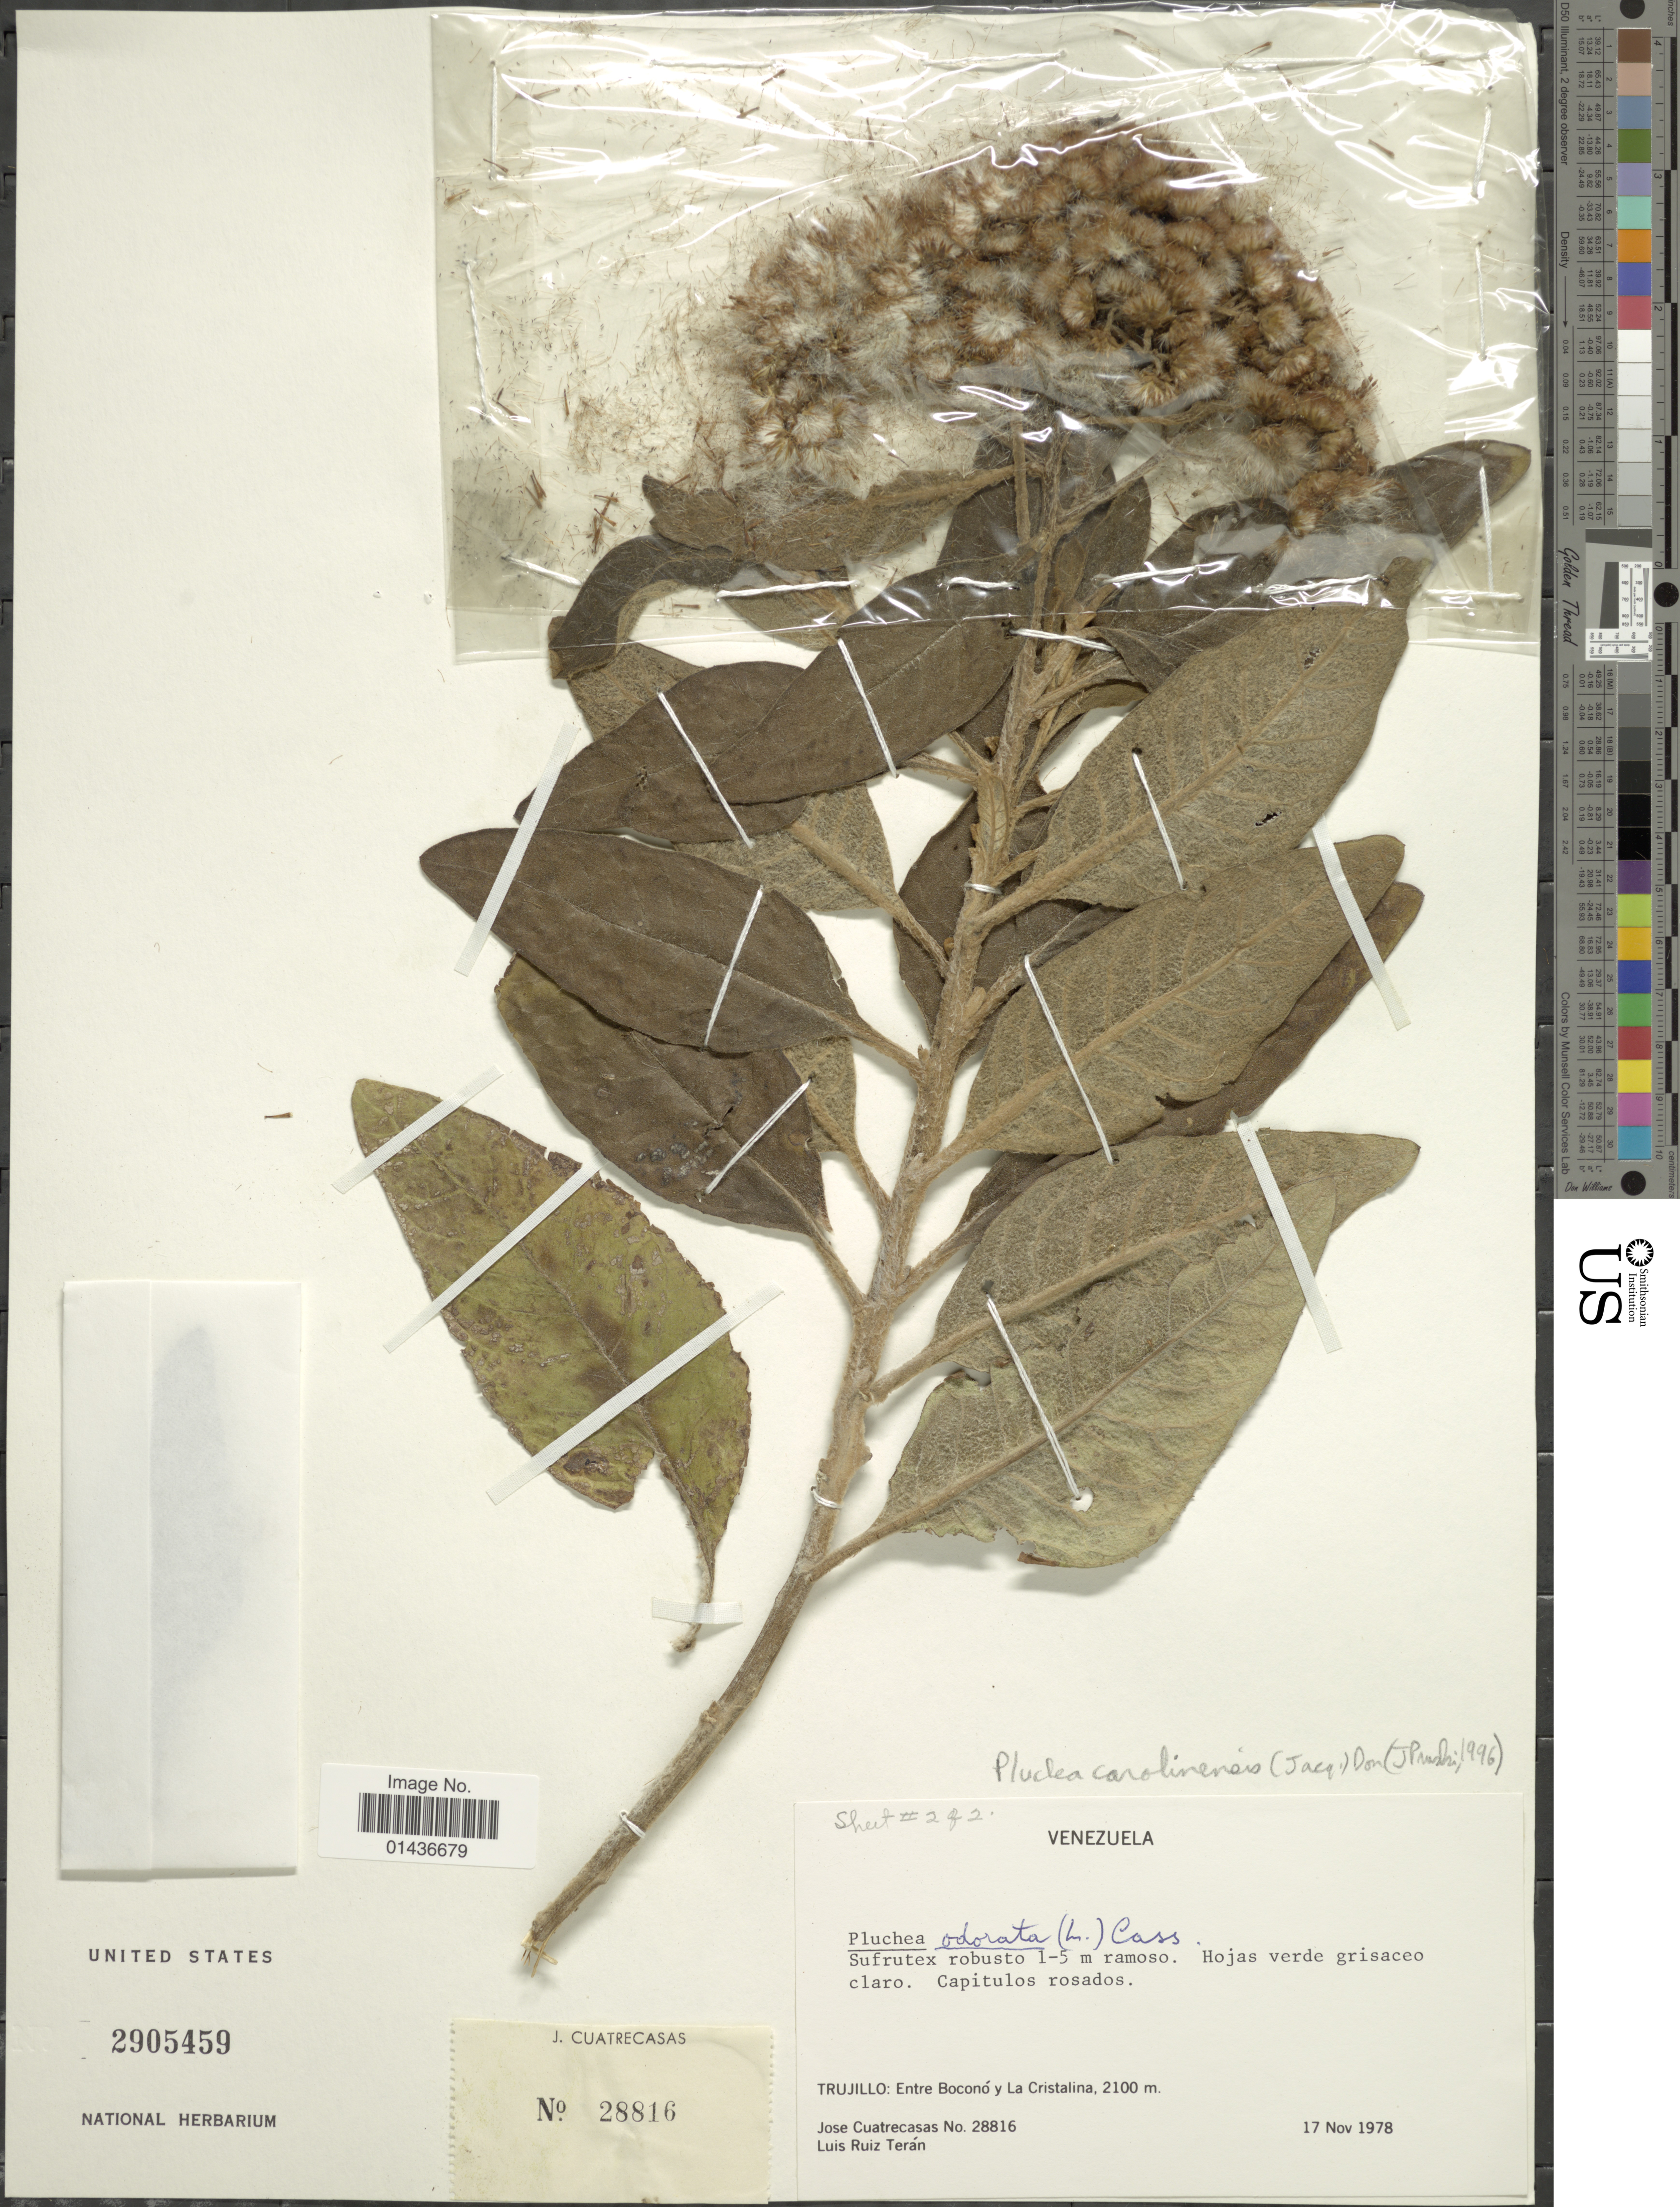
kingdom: Plantae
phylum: Tracheophyta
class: Magnoliopsida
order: Asterales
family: Asteraceae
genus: Pluchea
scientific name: Pluchea carolinensis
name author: (Jacq.) D. Don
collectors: J. Cuatrecasas & L. E. Ruíz-Terán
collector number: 28816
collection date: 1978-11-17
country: Venezuela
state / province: Trujillo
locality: Trujillo: Entre Bocono y La Cristalina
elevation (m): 2100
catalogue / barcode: US 2905459